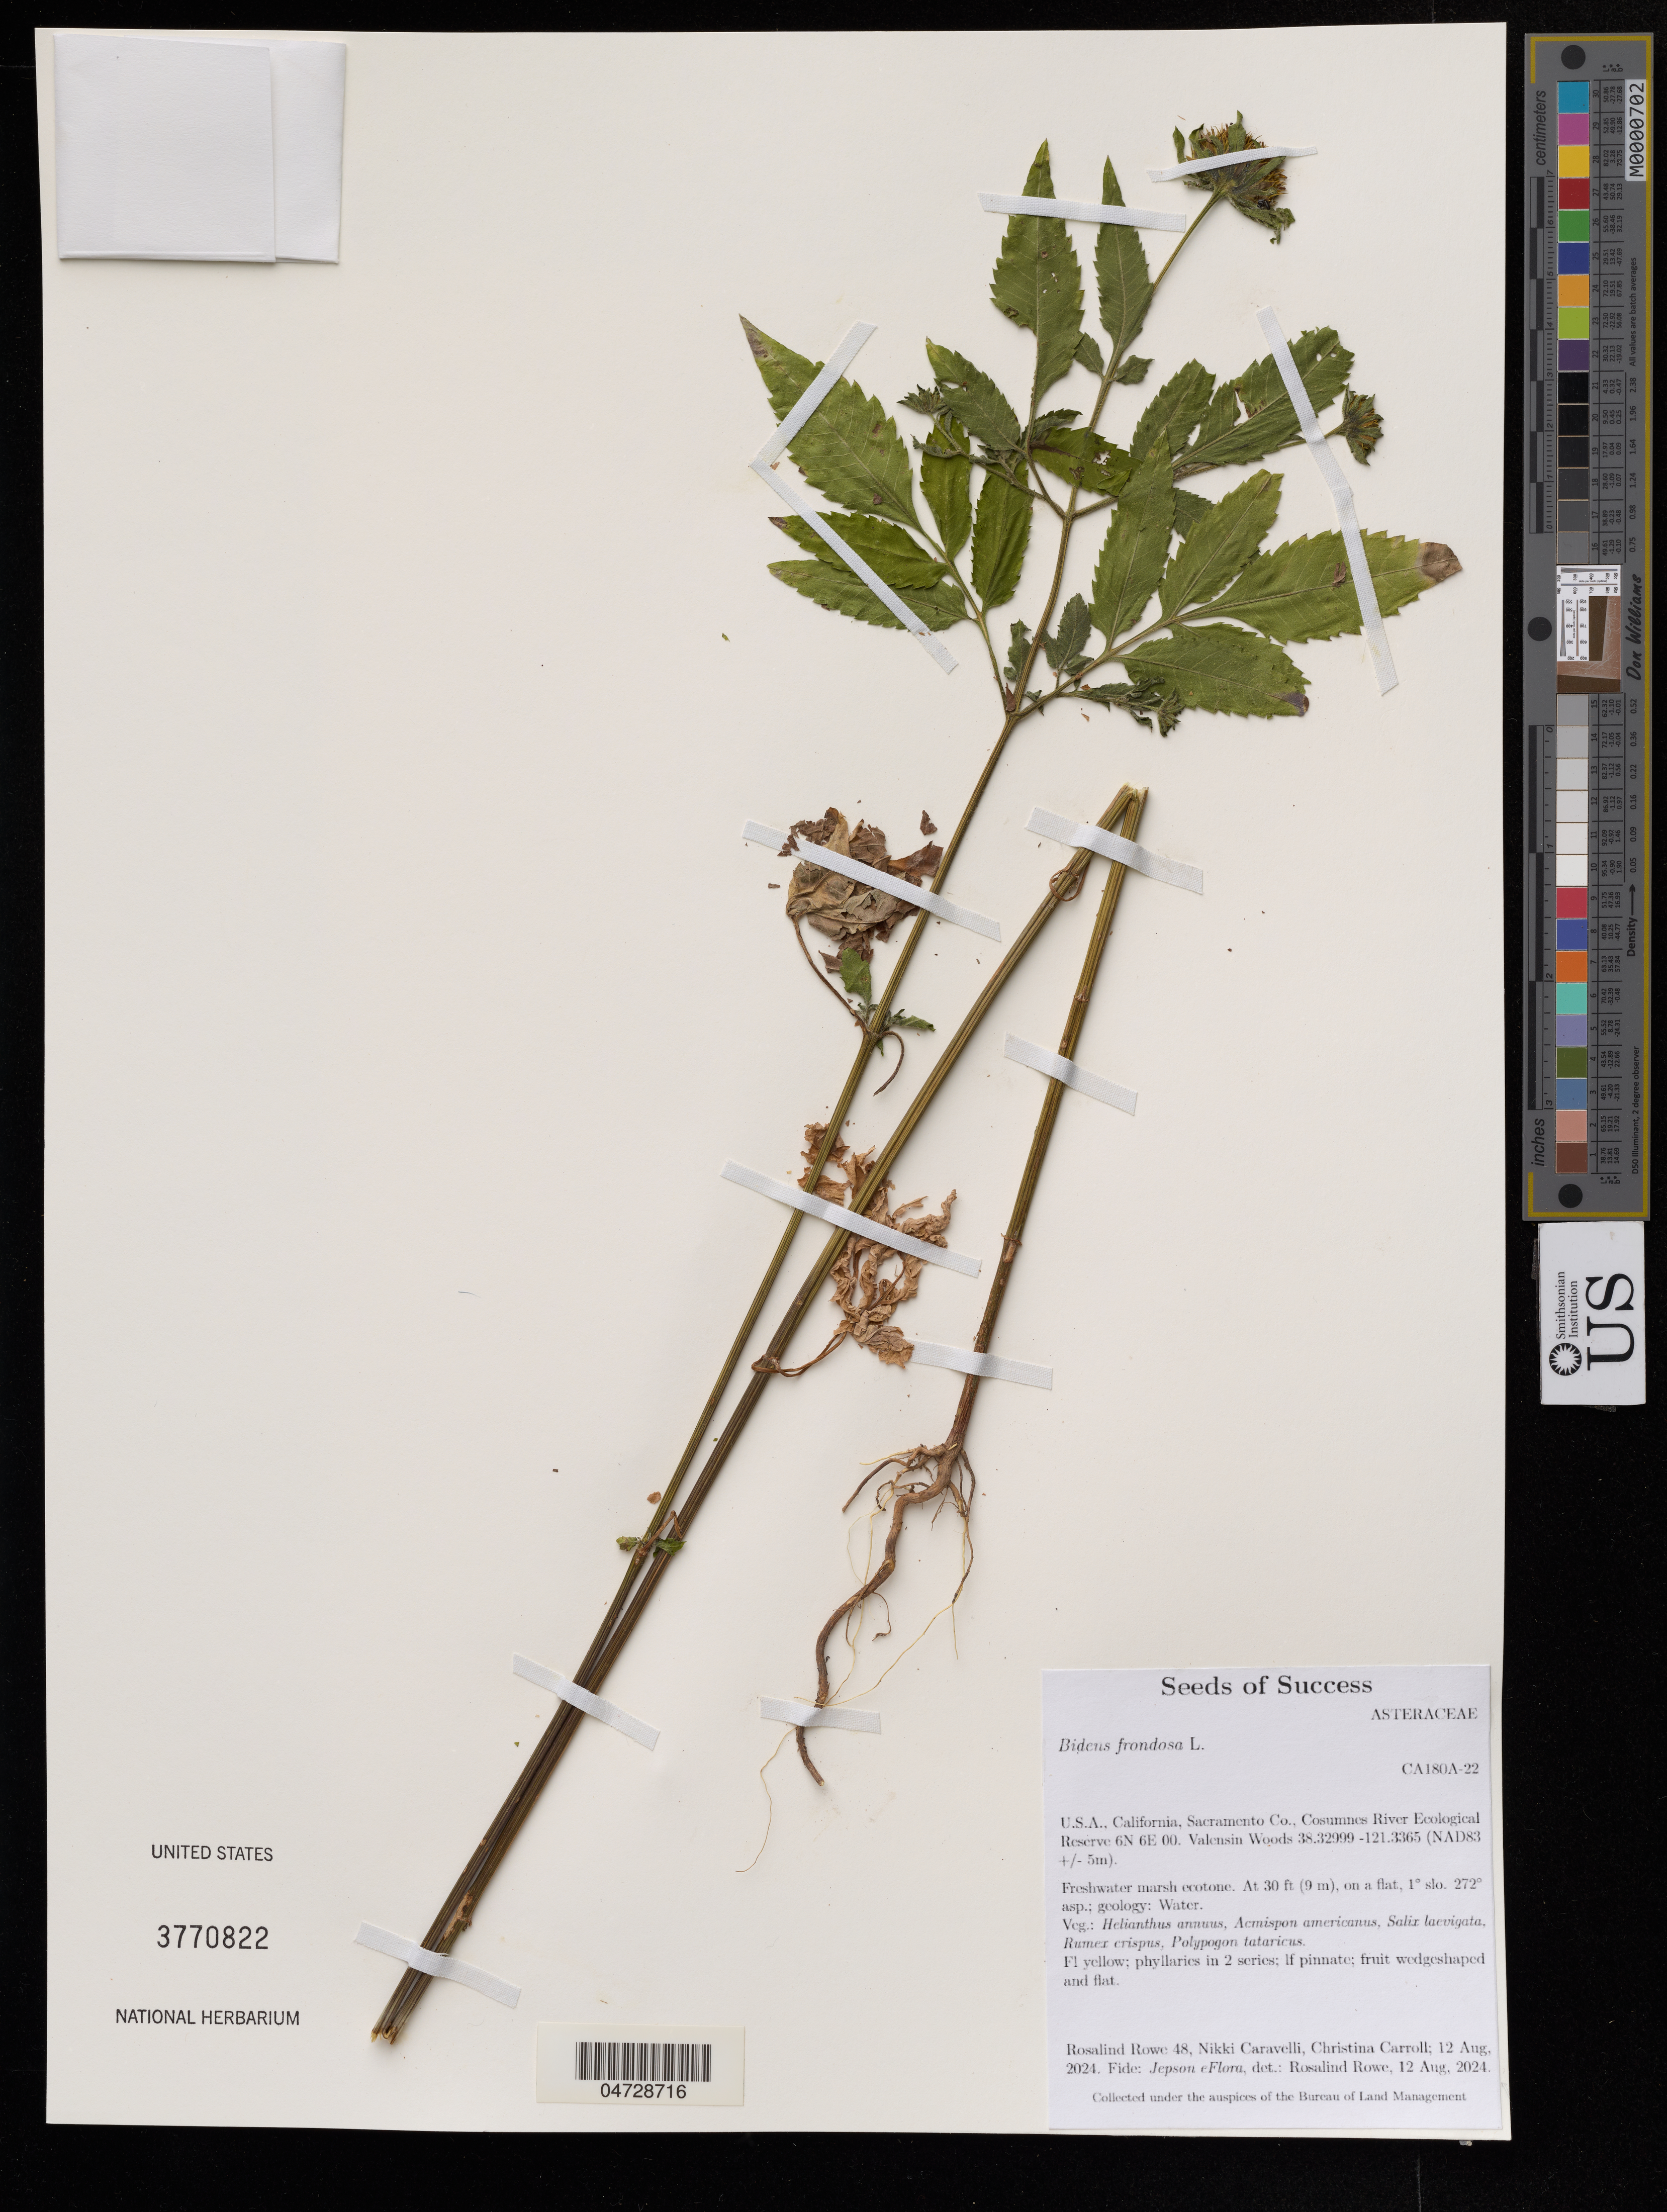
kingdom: Plantae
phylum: Tracheophyta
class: Magnoliopsida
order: Asterales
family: Asteraceae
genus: Bidens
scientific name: Bidens frondosa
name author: L.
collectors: R. Rowe, N. Caravelli & C. Carroll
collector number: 48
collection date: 2024-08-12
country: United States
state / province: California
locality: Sacramento Co., Cosumnes River Ecological Reserve 6N 6E 00.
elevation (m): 9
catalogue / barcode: US 3770822